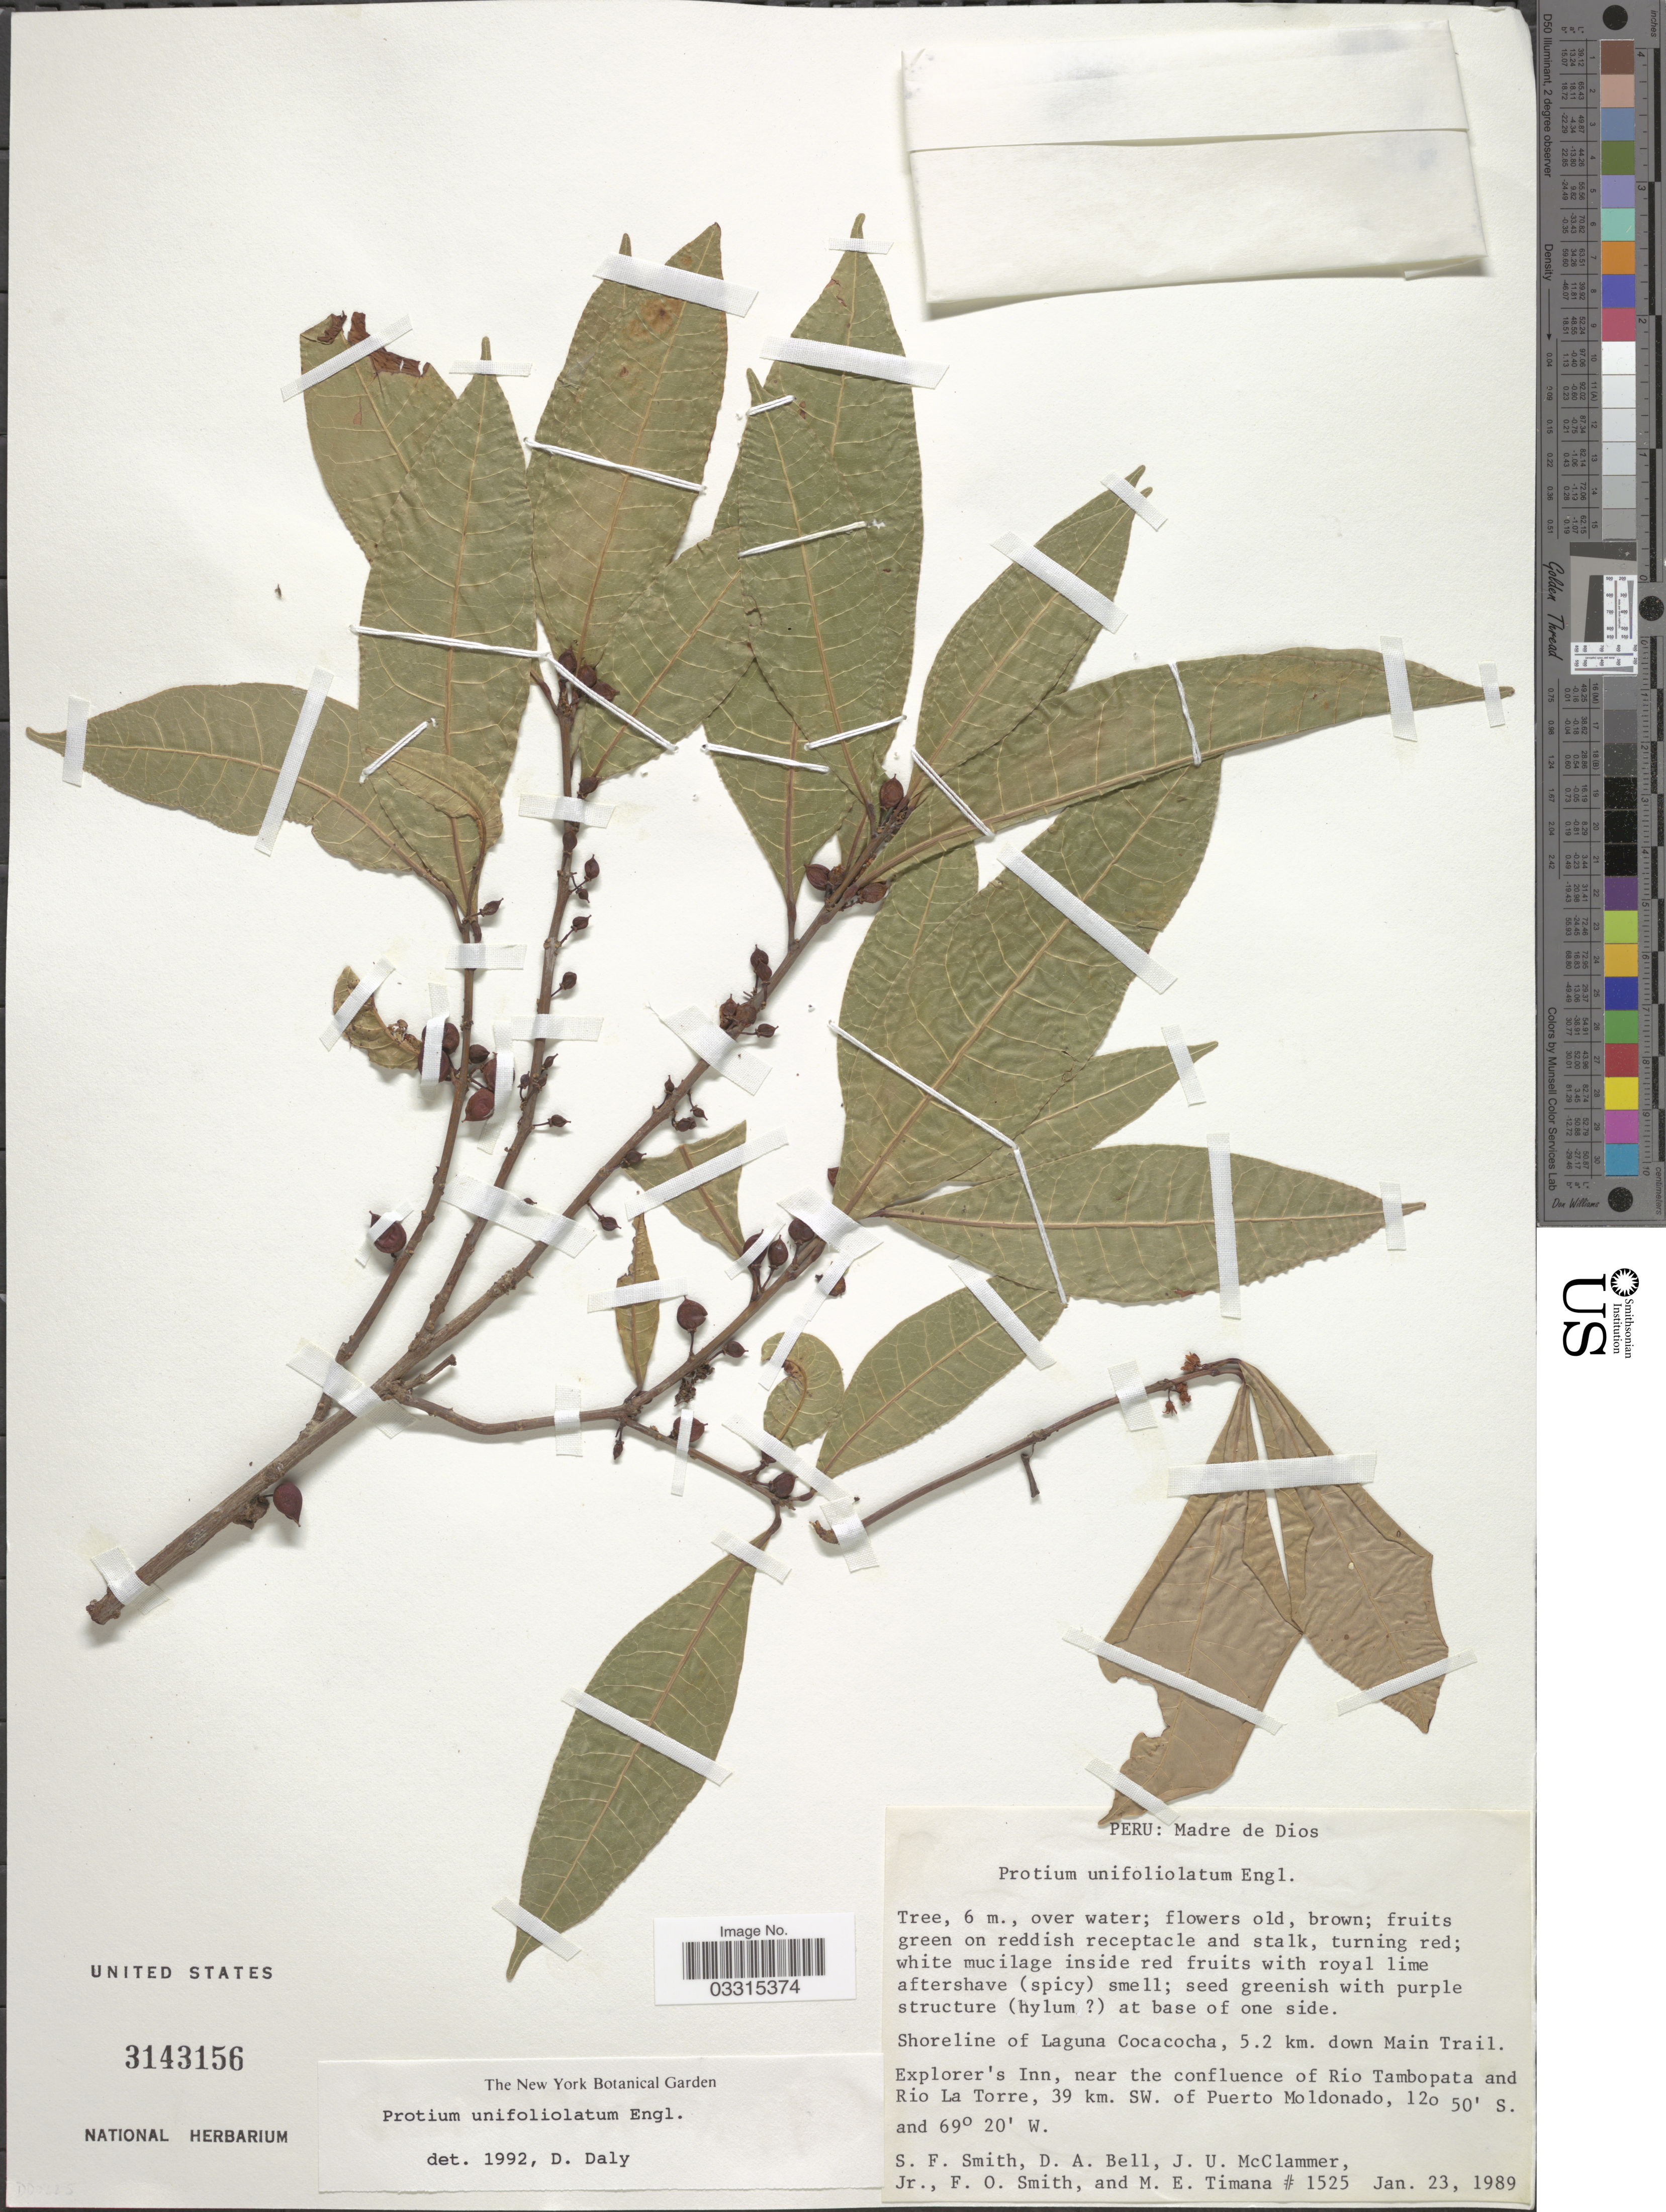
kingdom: Plantae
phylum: Tracheophyta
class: Magnoliopsida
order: Sapindales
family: Burseraceae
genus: Protium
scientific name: Protium unifoliolatum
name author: Engl.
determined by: Daly, D. C.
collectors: S.F. Smith, D. A. Bell, J. McClammer & F. Smith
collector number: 1525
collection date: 1989-01-23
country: Peru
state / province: Madre de Dios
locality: Shoreline of Laguna Cocacocha, 5.2 km. down Main Trail. Explorer's Inn, near the confluence of Rio Tambopata and Rio La Torre, 39 km. SW of Puerto Moldonado.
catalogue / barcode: US 3143156